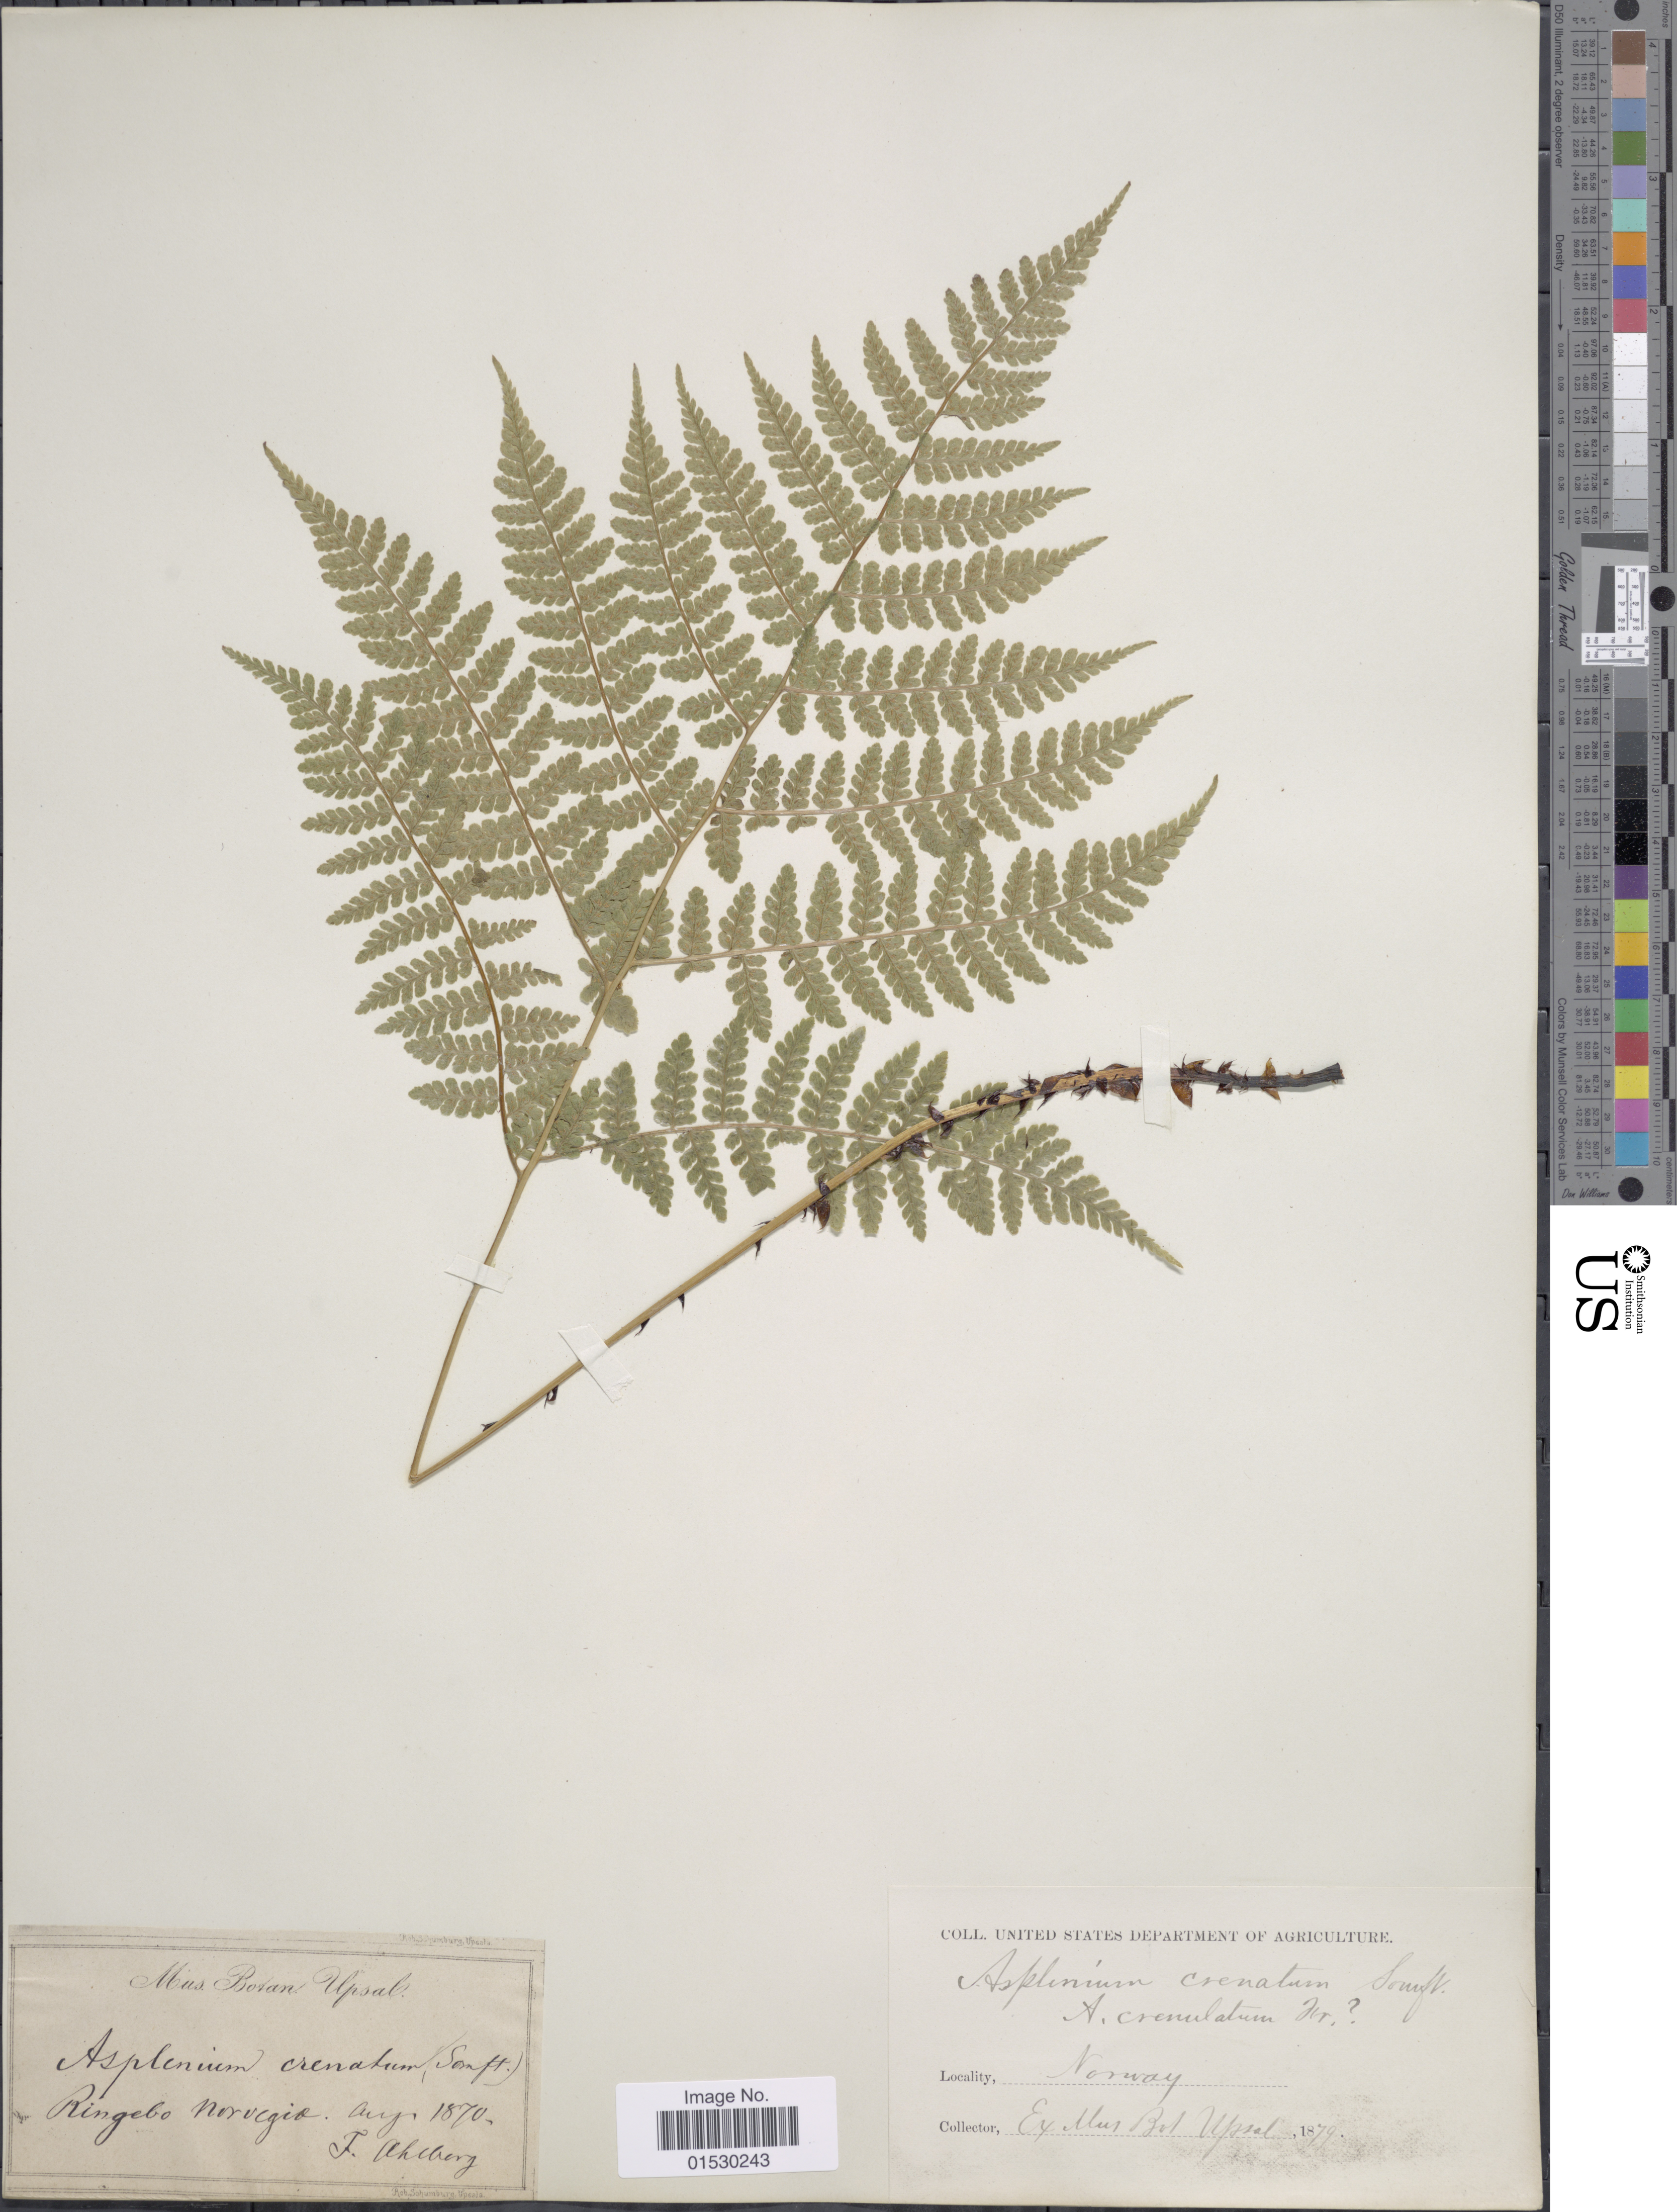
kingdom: Plantae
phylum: Tracheophyta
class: Polypodiopsida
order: Polypodiales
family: Athyriaceae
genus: Athyrium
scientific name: Athyrium distentifolilum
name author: Tausch ex Opiz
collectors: ex Mus. Botan. Upsal.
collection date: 1870-08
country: Norway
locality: Ringebo Norvegia.